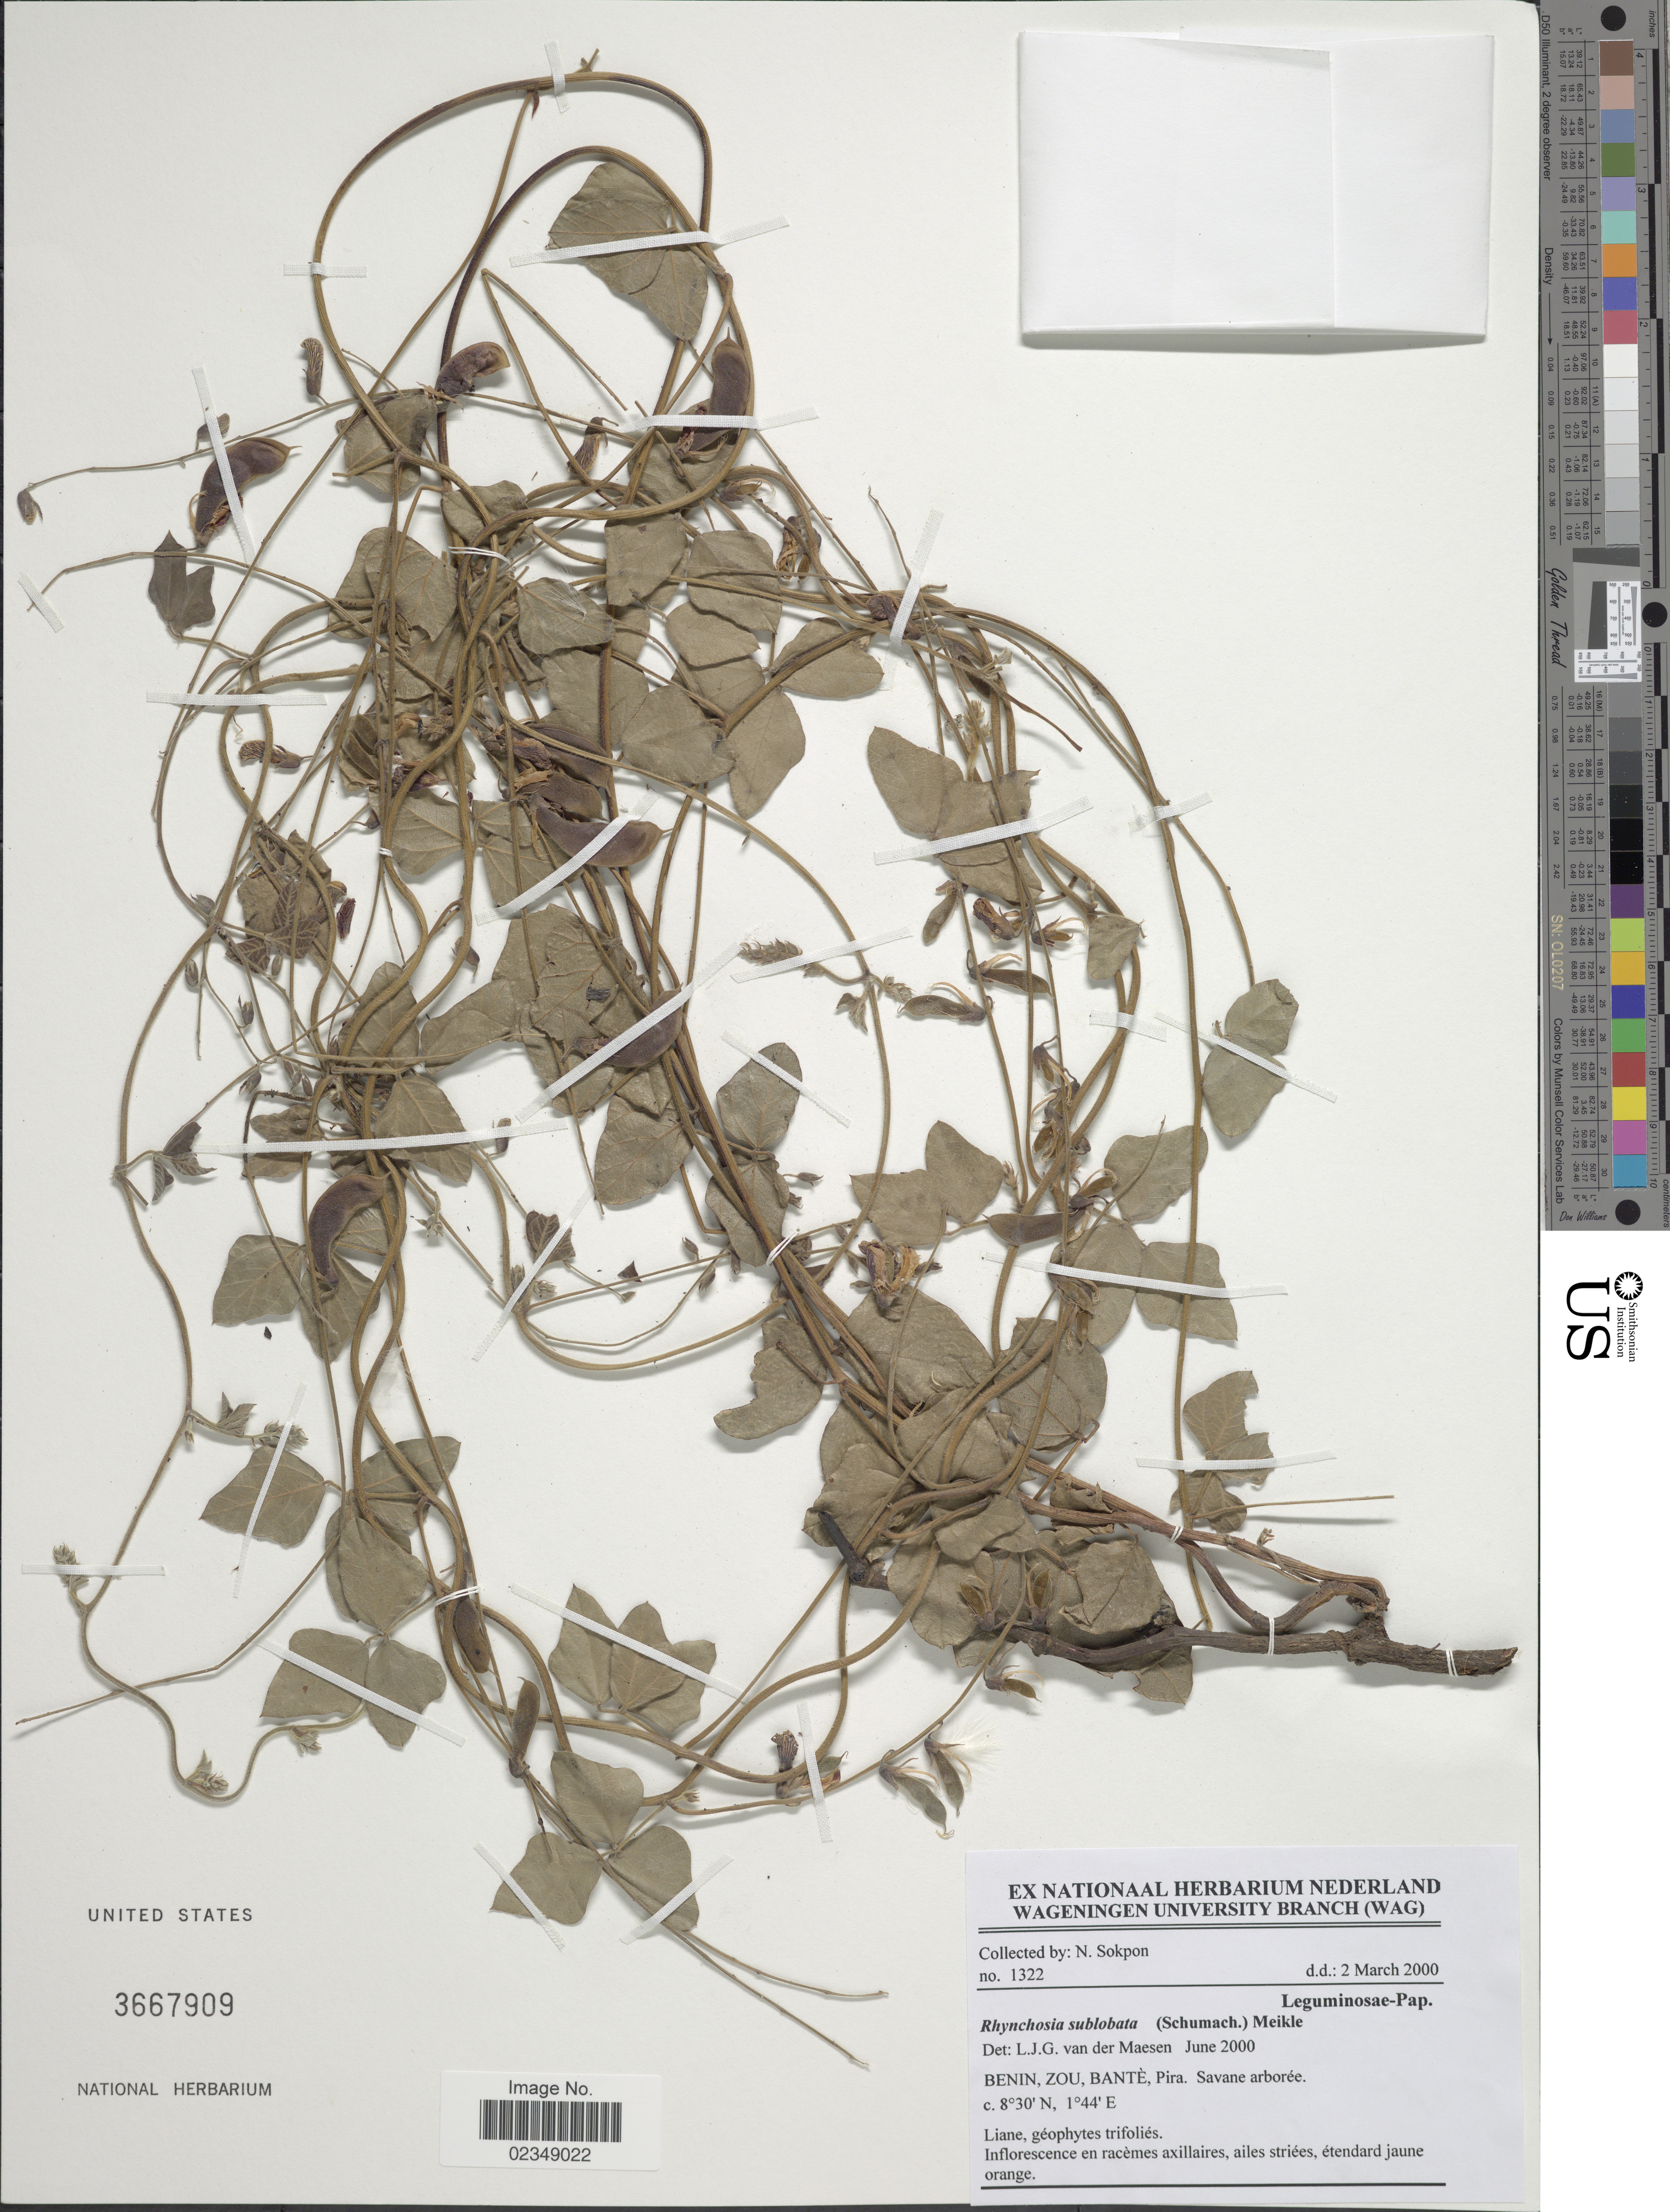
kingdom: Plantae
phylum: Tracheophyta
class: Magnoliopsida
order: Fabales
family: Fabaceae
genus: Rhynchosia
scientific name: Rhynchosia sublobata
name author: (Schumach.) Meikle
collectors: N. Sokpon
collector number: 1322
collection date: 2000-03-02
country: Benin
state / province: Zou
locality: Bante, Pira, Savane arboree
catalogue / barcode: US 3667909